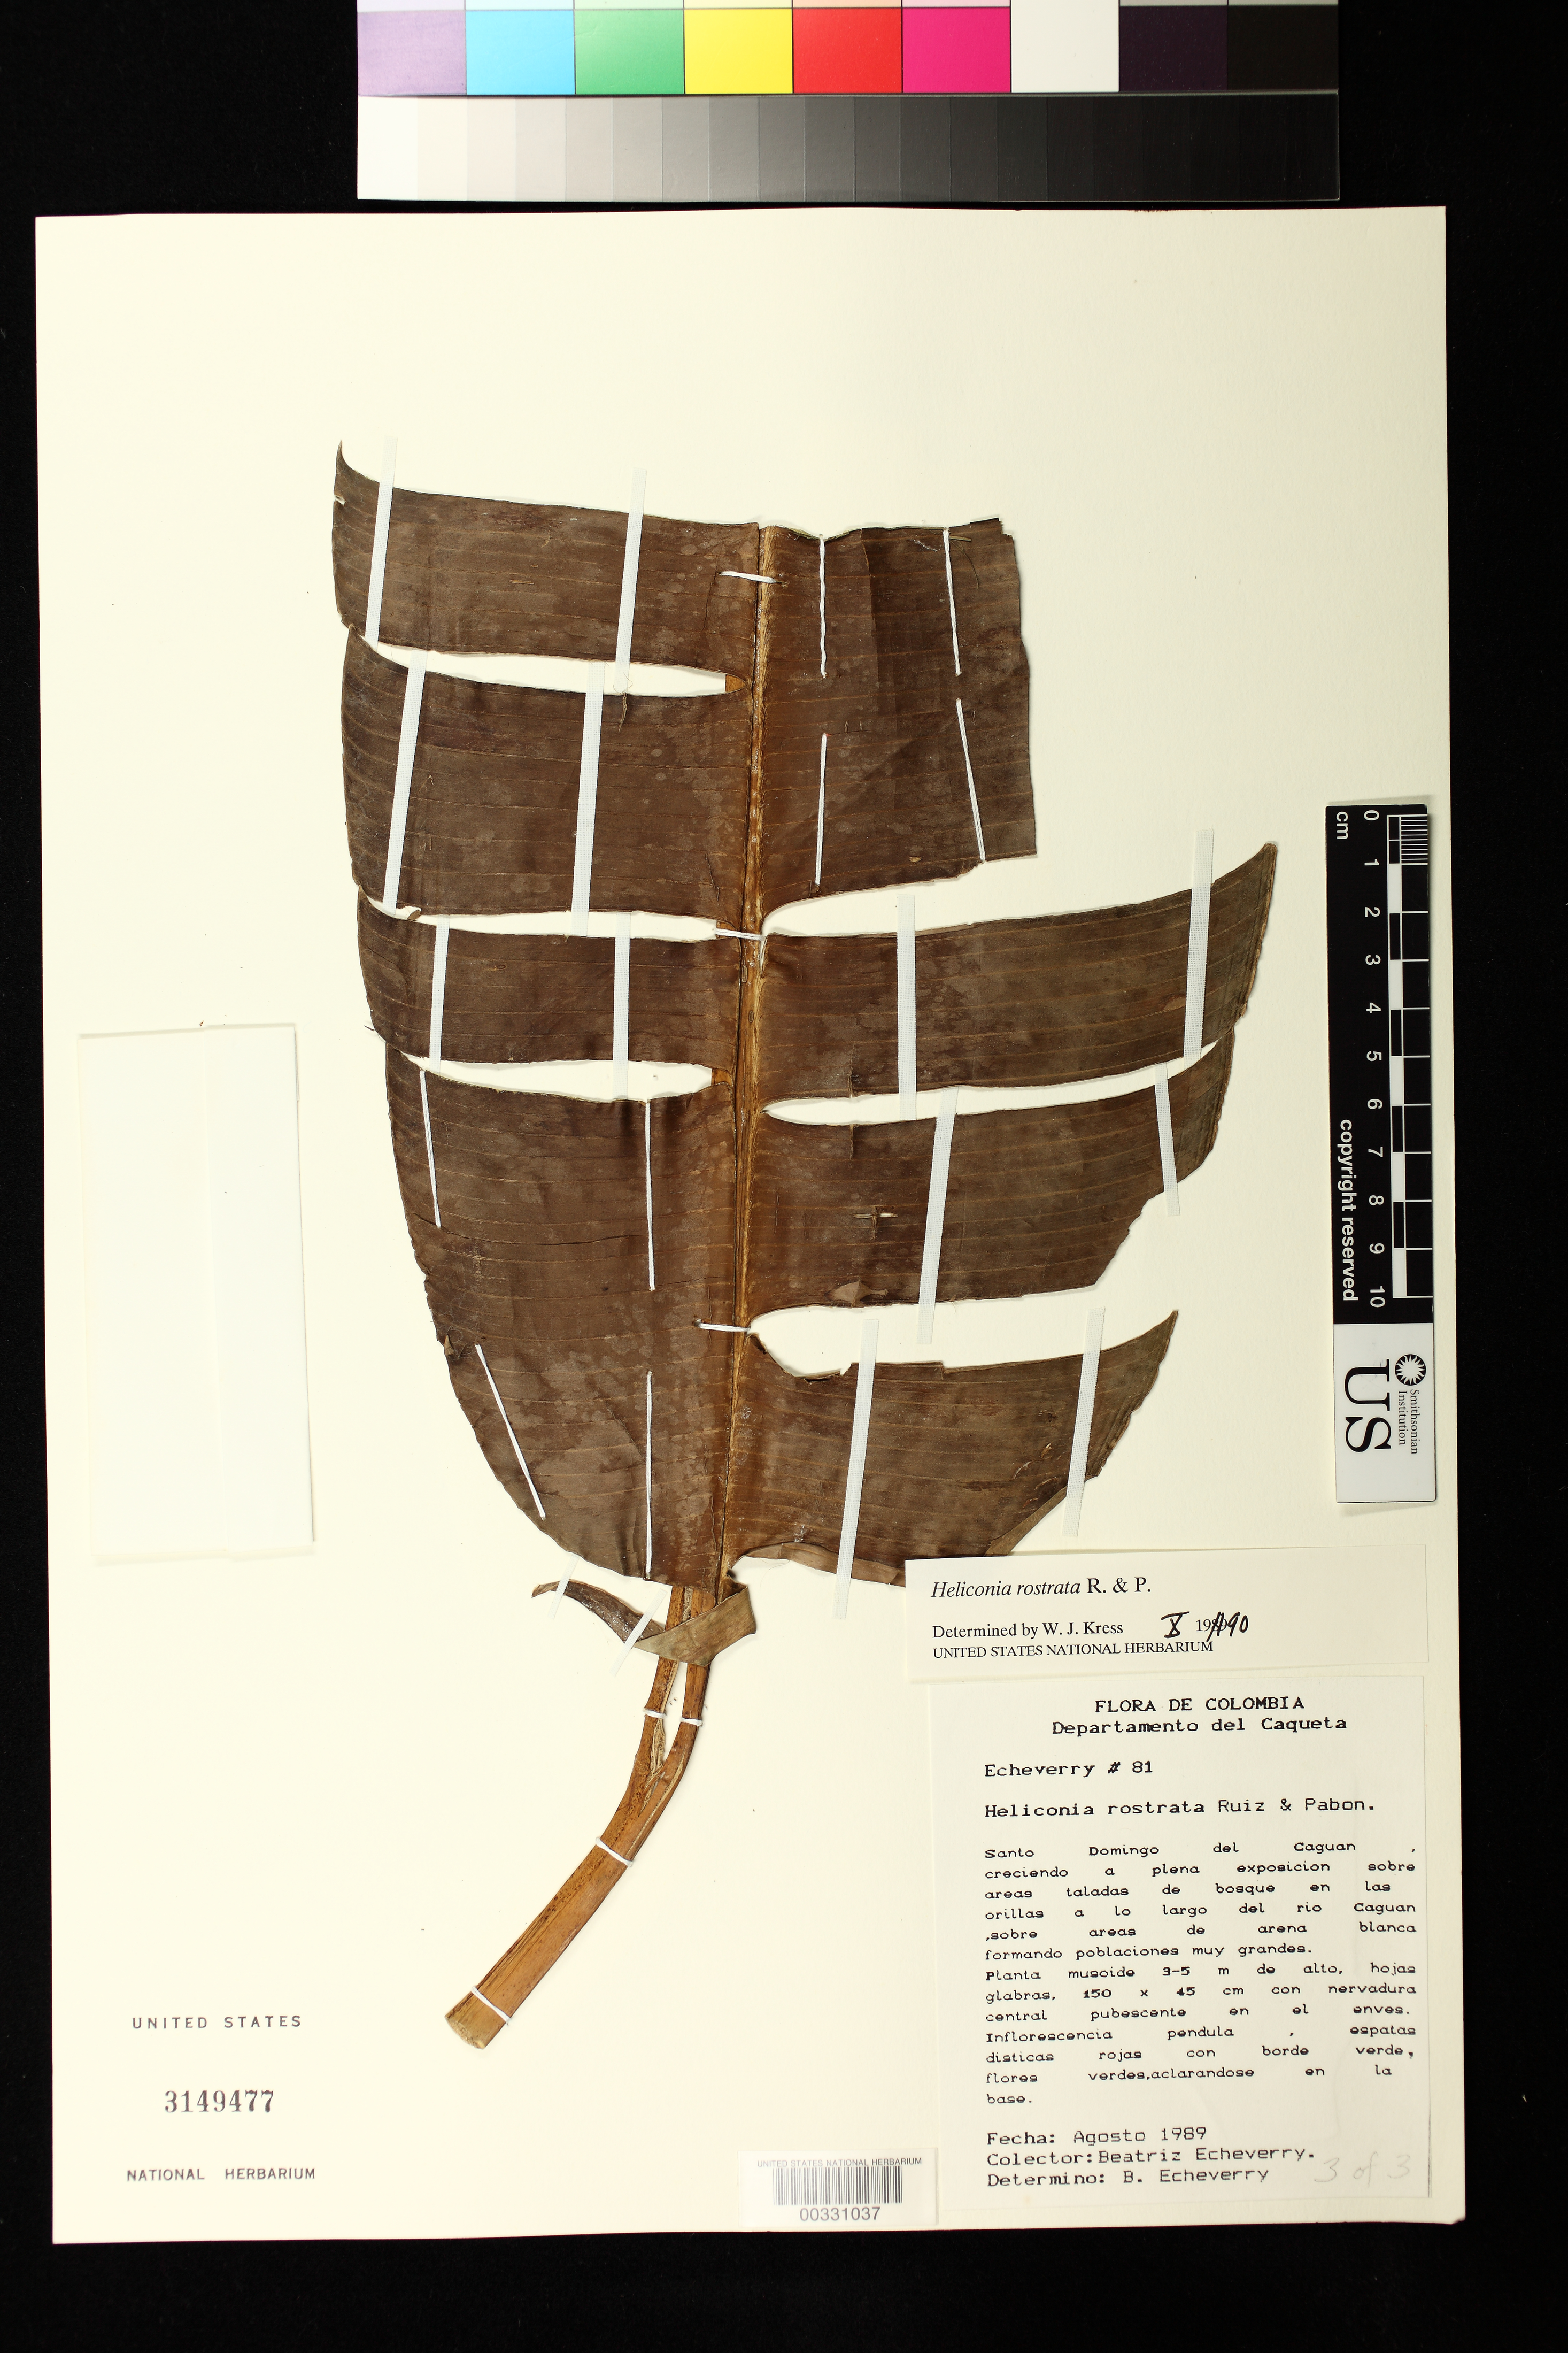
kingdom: Plantae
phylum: Tracheophyta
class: Liliopsida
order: Zingiberales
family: Heliconiaceae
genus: Heliconia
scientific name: Heliconia rostrata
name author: Ruiz & Pav.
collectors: B. Echeverry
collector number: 81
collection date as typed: Aug 1989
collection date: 1989-08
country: Colombia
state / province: Caquetá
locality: Santo Domingo del Caguan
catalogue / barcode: US 3149477